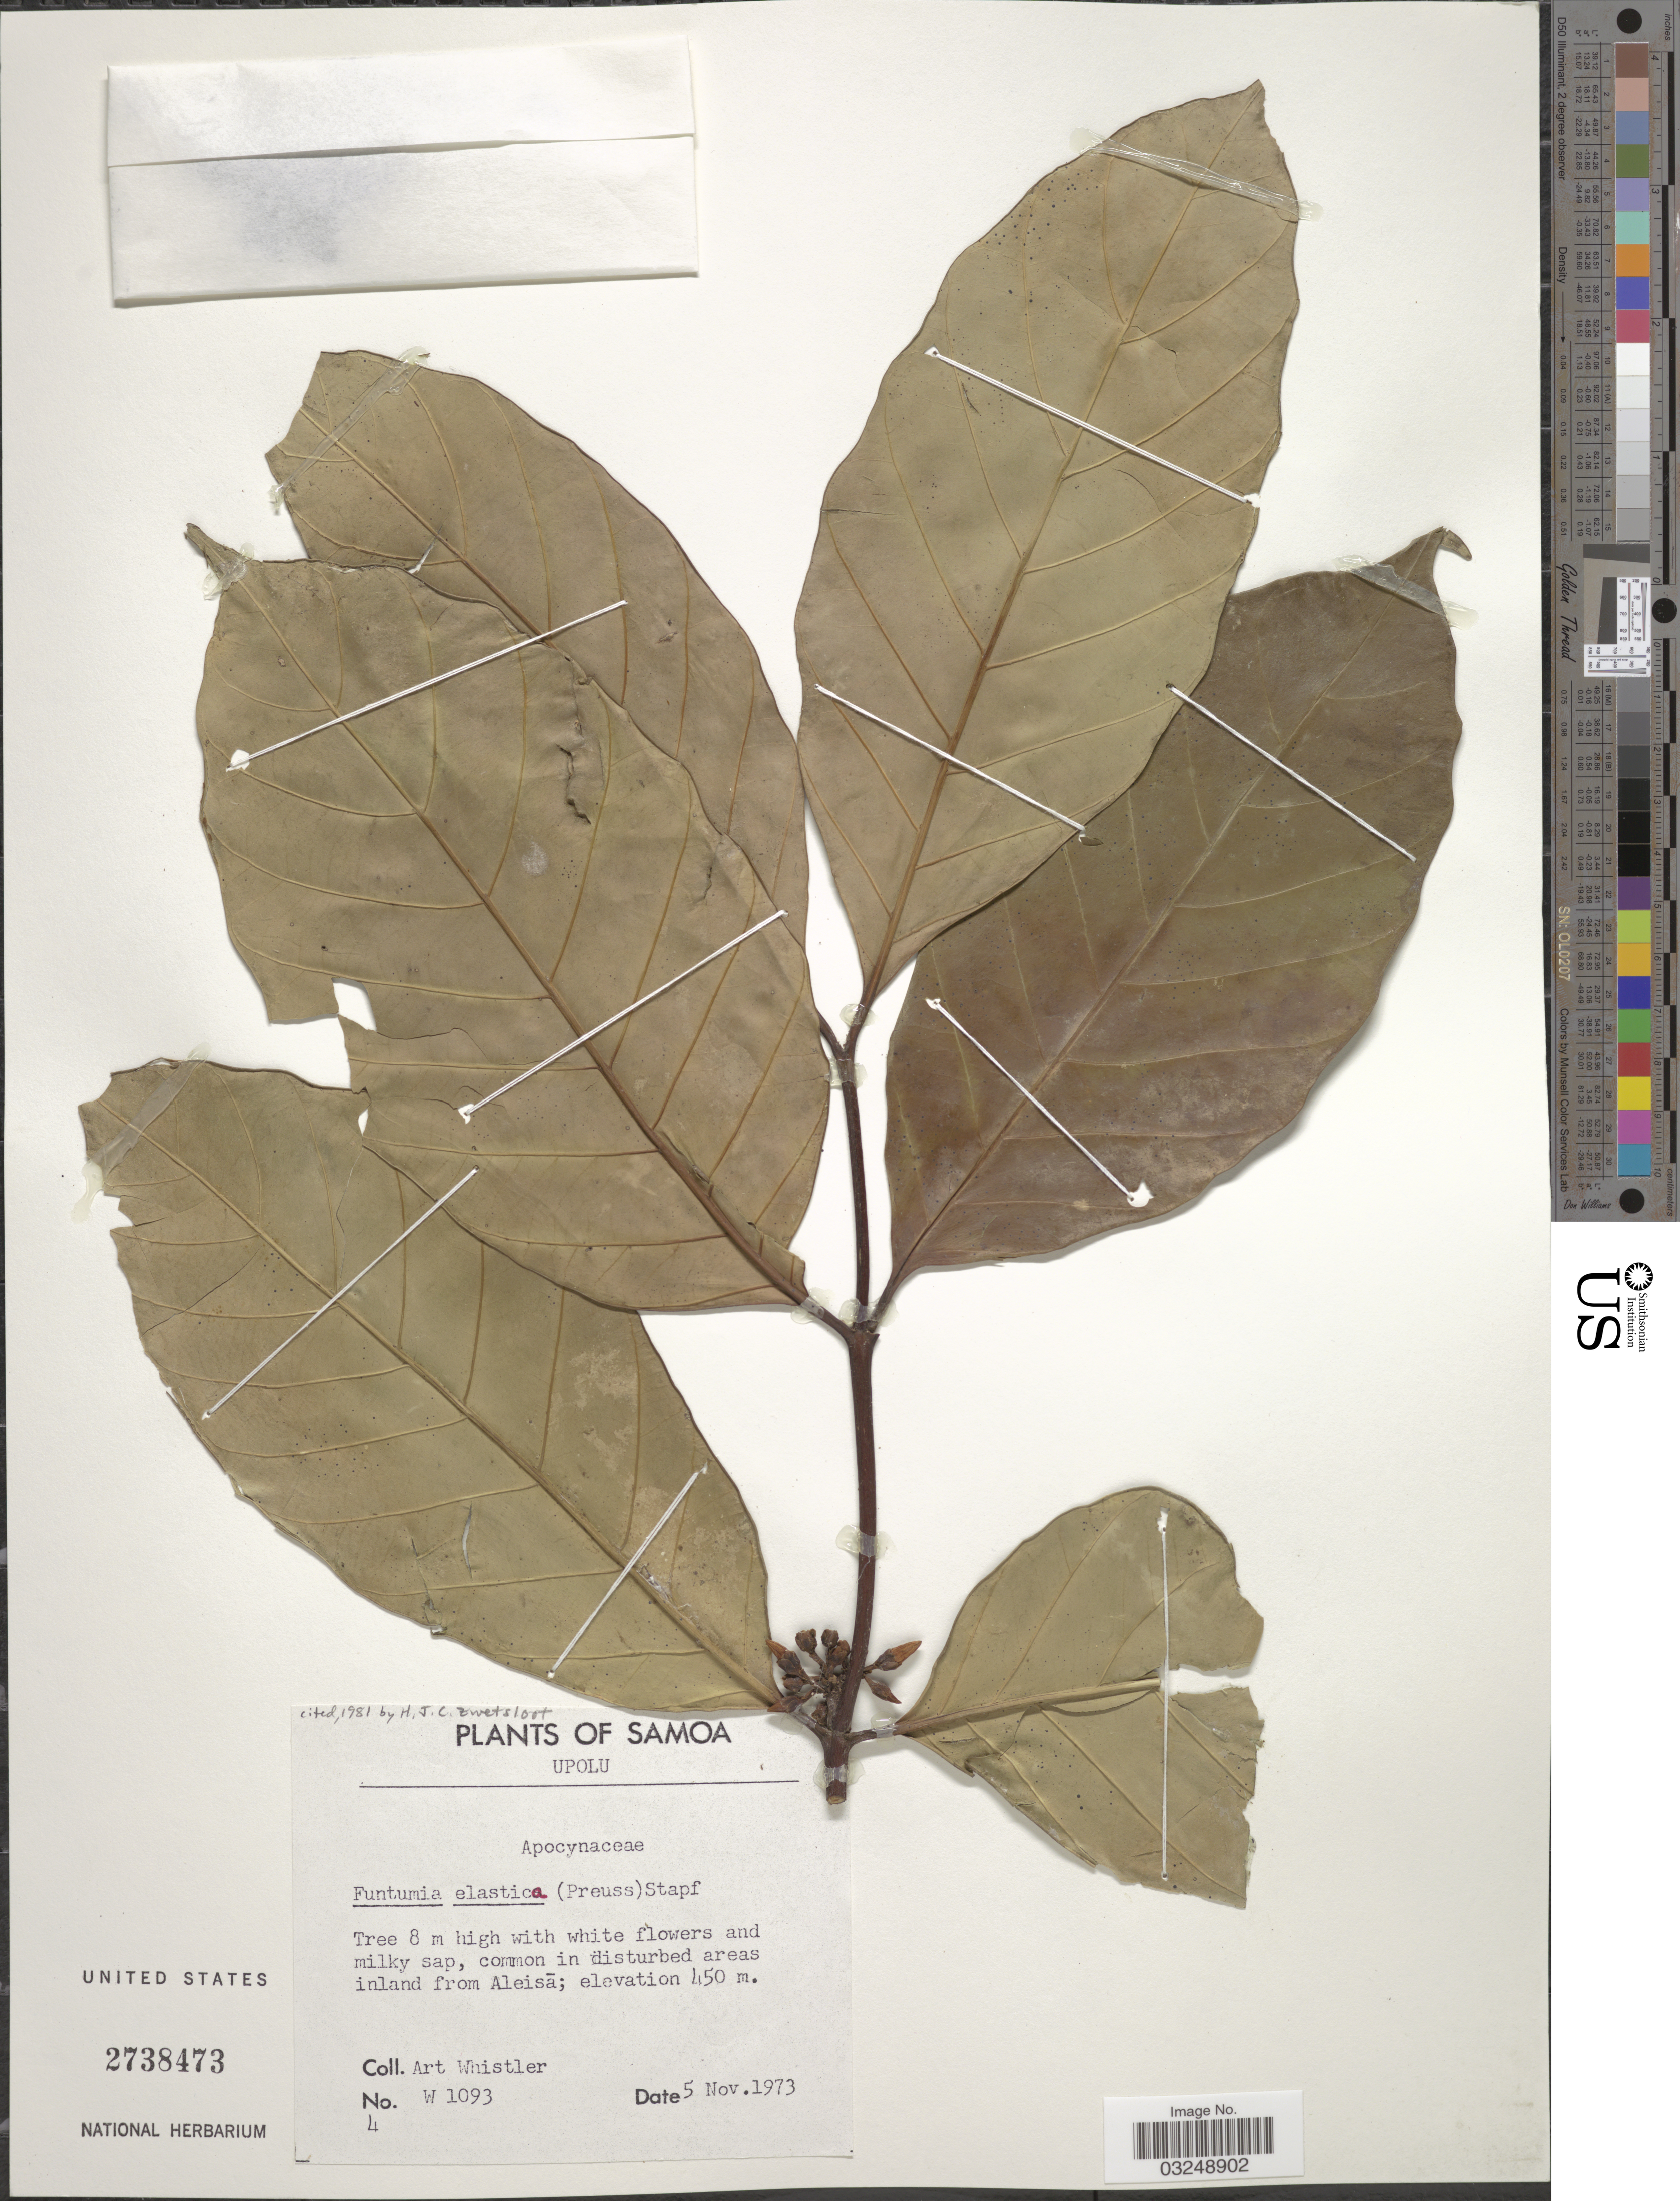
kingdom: Plantae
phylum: Tracheophyta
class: Magnoliopsida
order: Gentianales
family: Apocynaceae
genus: Funtumia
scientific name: Funtumia elastica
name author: Stapf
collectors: A. Whistler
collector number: W 1093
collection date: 1973-11-05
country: Samoa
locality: Samoa. Upolu, in disturbed areas inland from Aleisā.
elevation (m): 450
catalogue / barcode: US 2738473